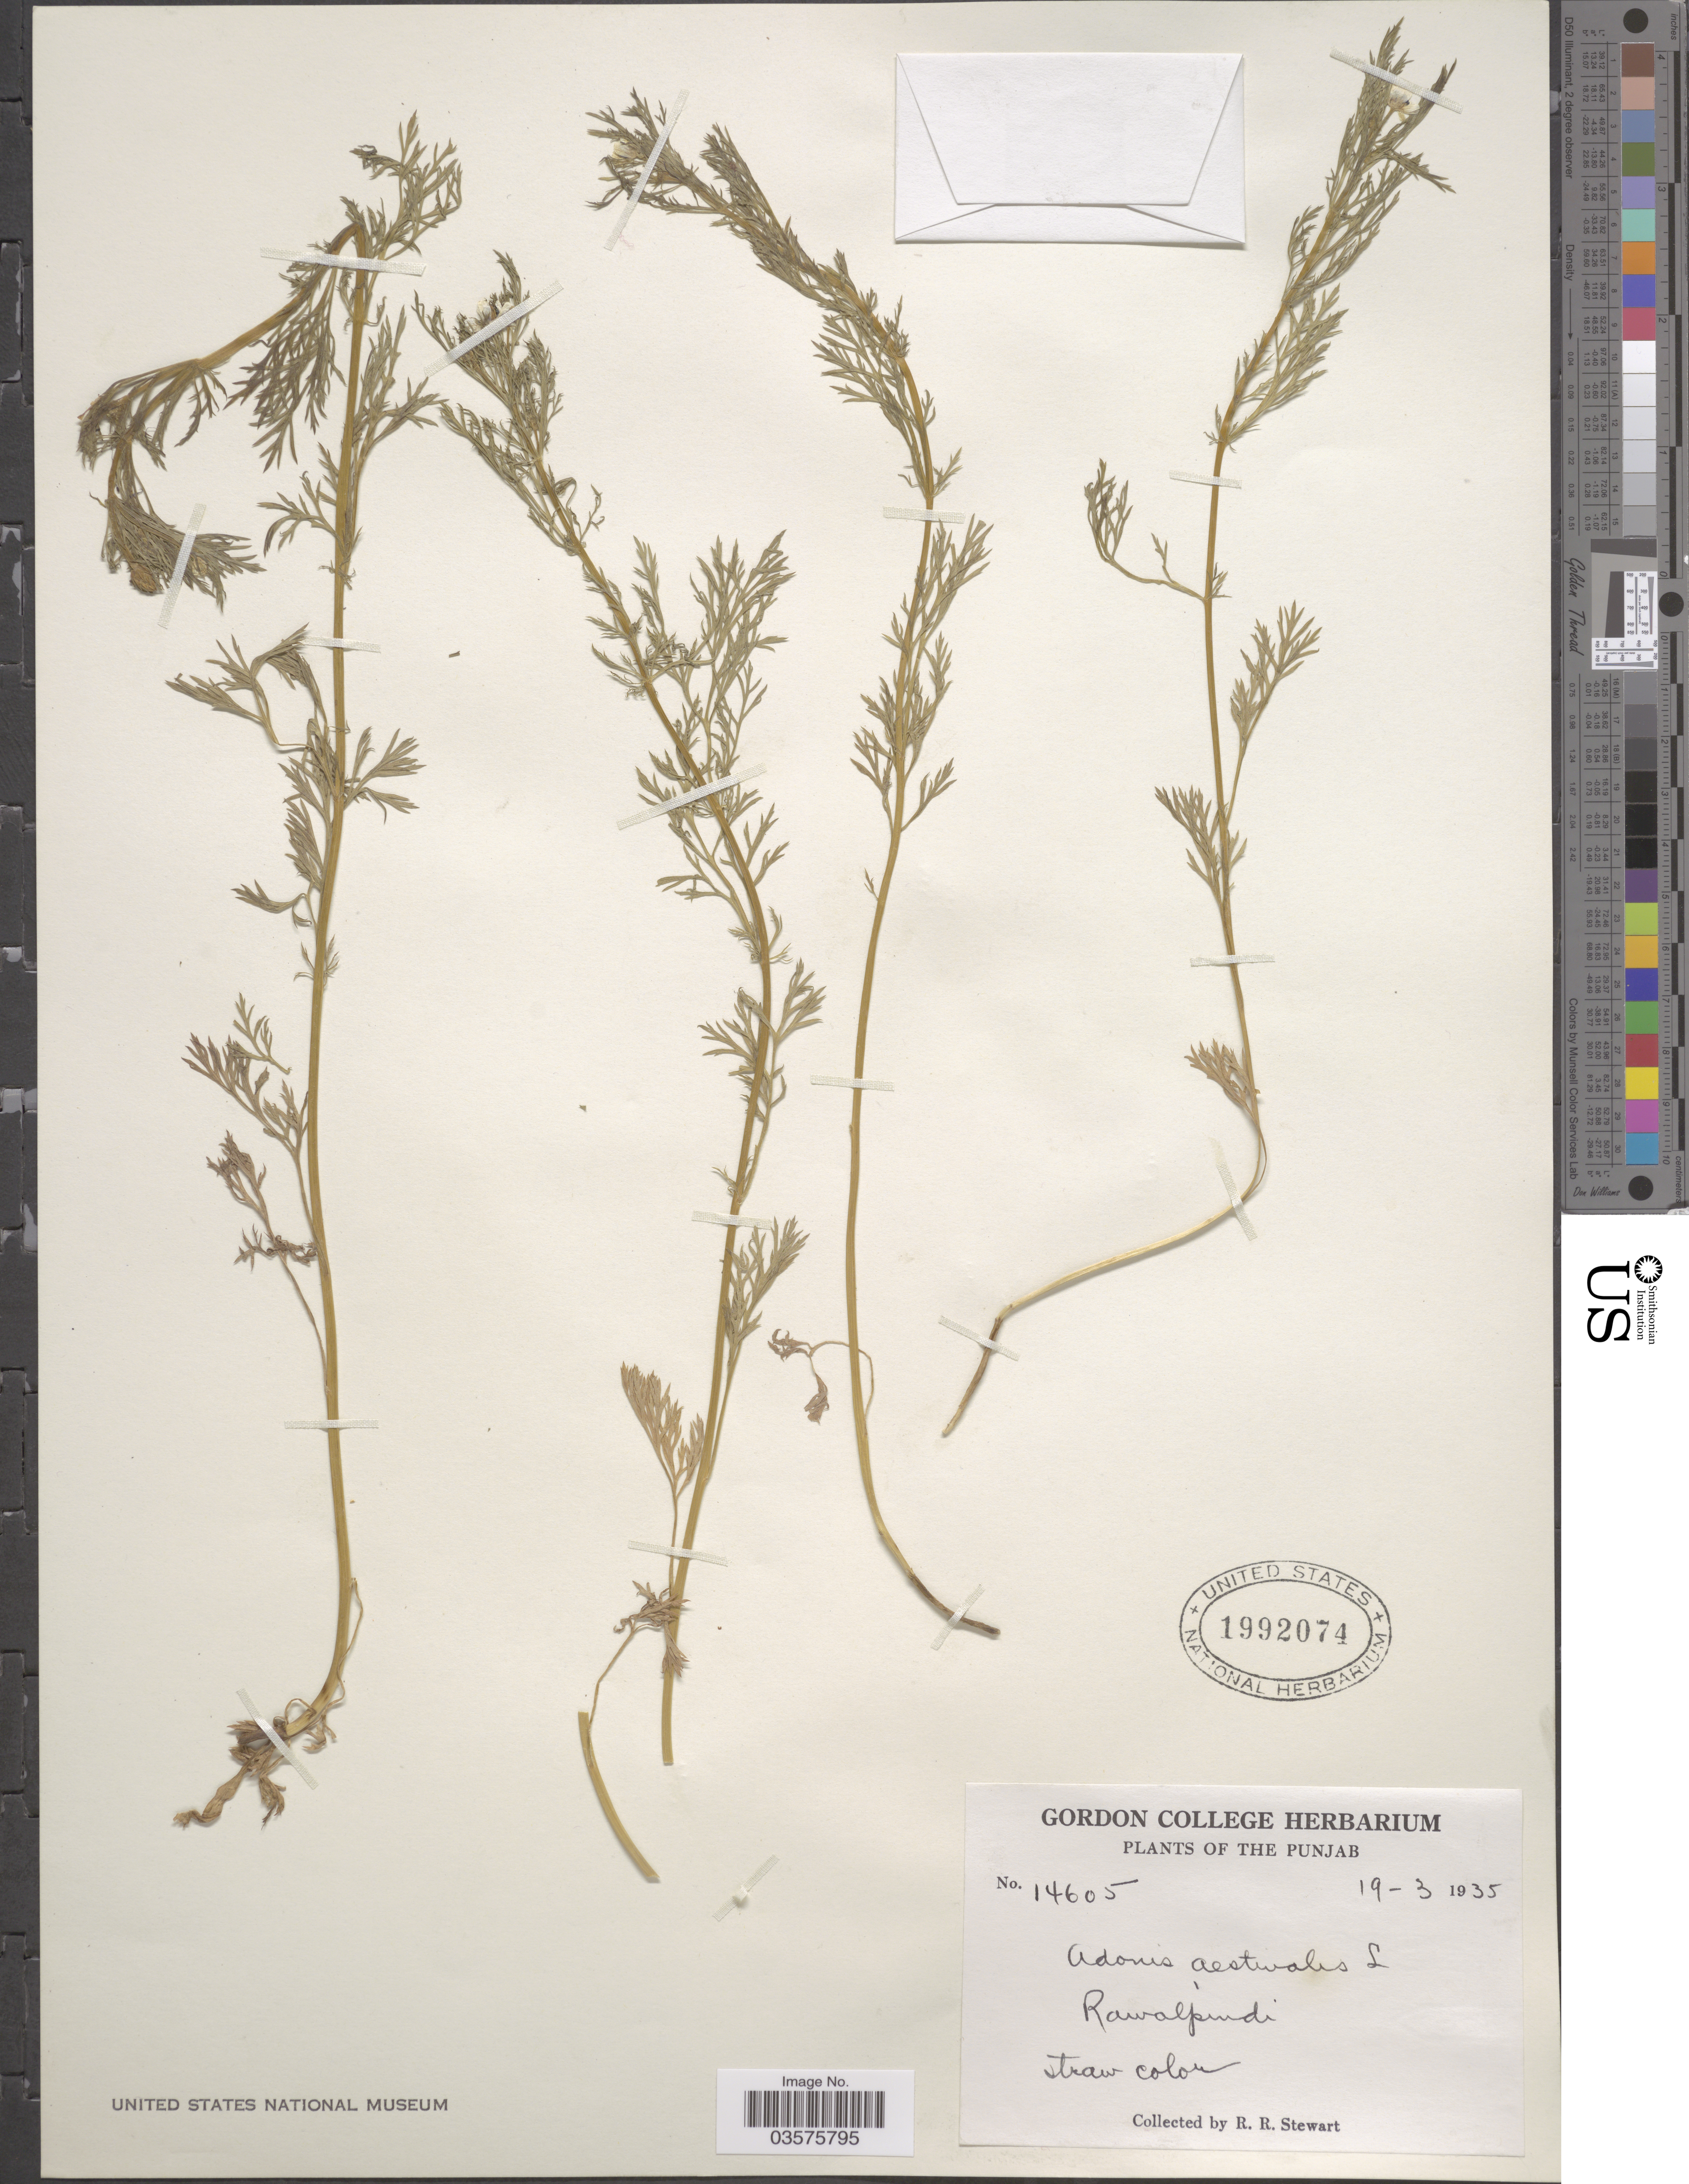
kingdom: Plantae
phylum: Tracheophyta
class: Magnoliopsida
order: Ranunculales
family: Ranunculaceae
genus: Adonis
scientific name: Adonis aestivalis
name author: L.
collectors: R. Stewart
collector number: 14605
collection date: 1935-03-19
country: Pakistan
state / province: Punjab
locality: The Punjab. Rawalpindi.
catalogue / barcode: US 1992074